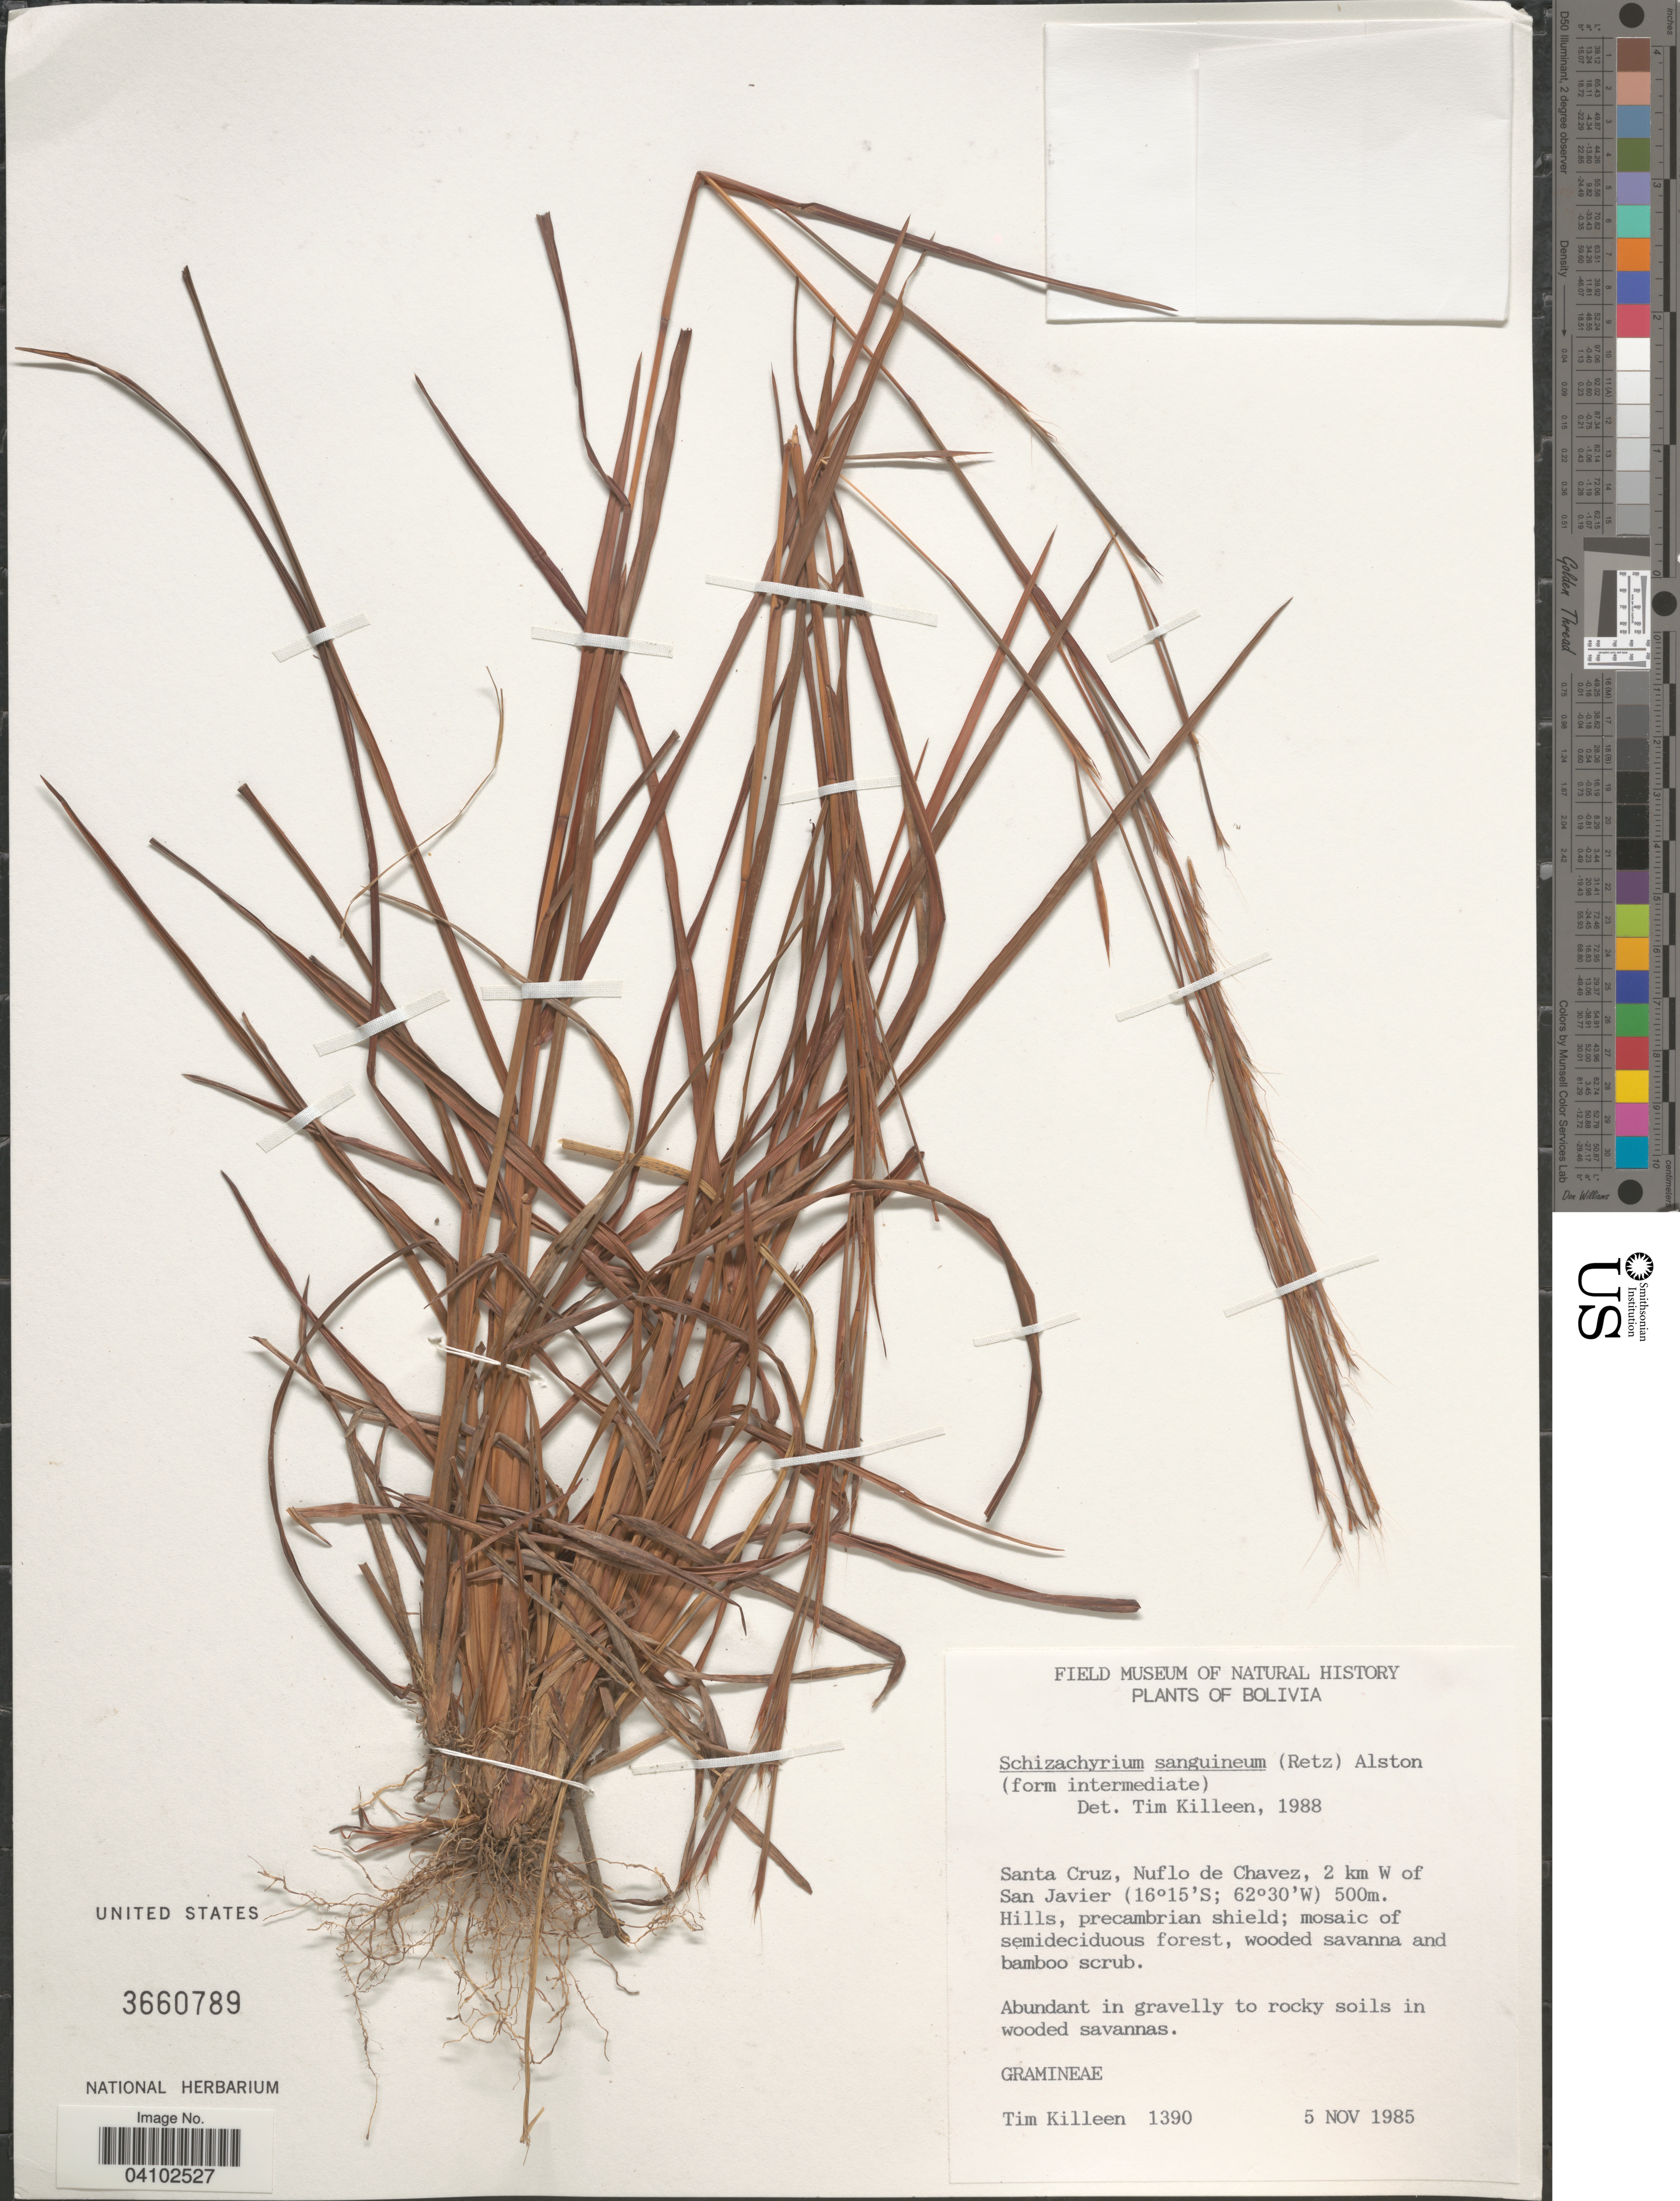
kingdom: Plantae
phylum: Tracheophyta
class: Liliopsida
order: Poales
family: Poaceae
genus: Schizachyrium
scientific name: Schizachyrium sanguineum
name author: (Retz.) Alston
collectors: T. J. Killeen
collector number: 1390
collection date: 1985-11-05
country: Bolivia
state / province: Santa Cruz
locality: Nuflo de Chavez, 2 km W of San Javier.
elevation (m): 500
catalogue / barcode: US 3660789